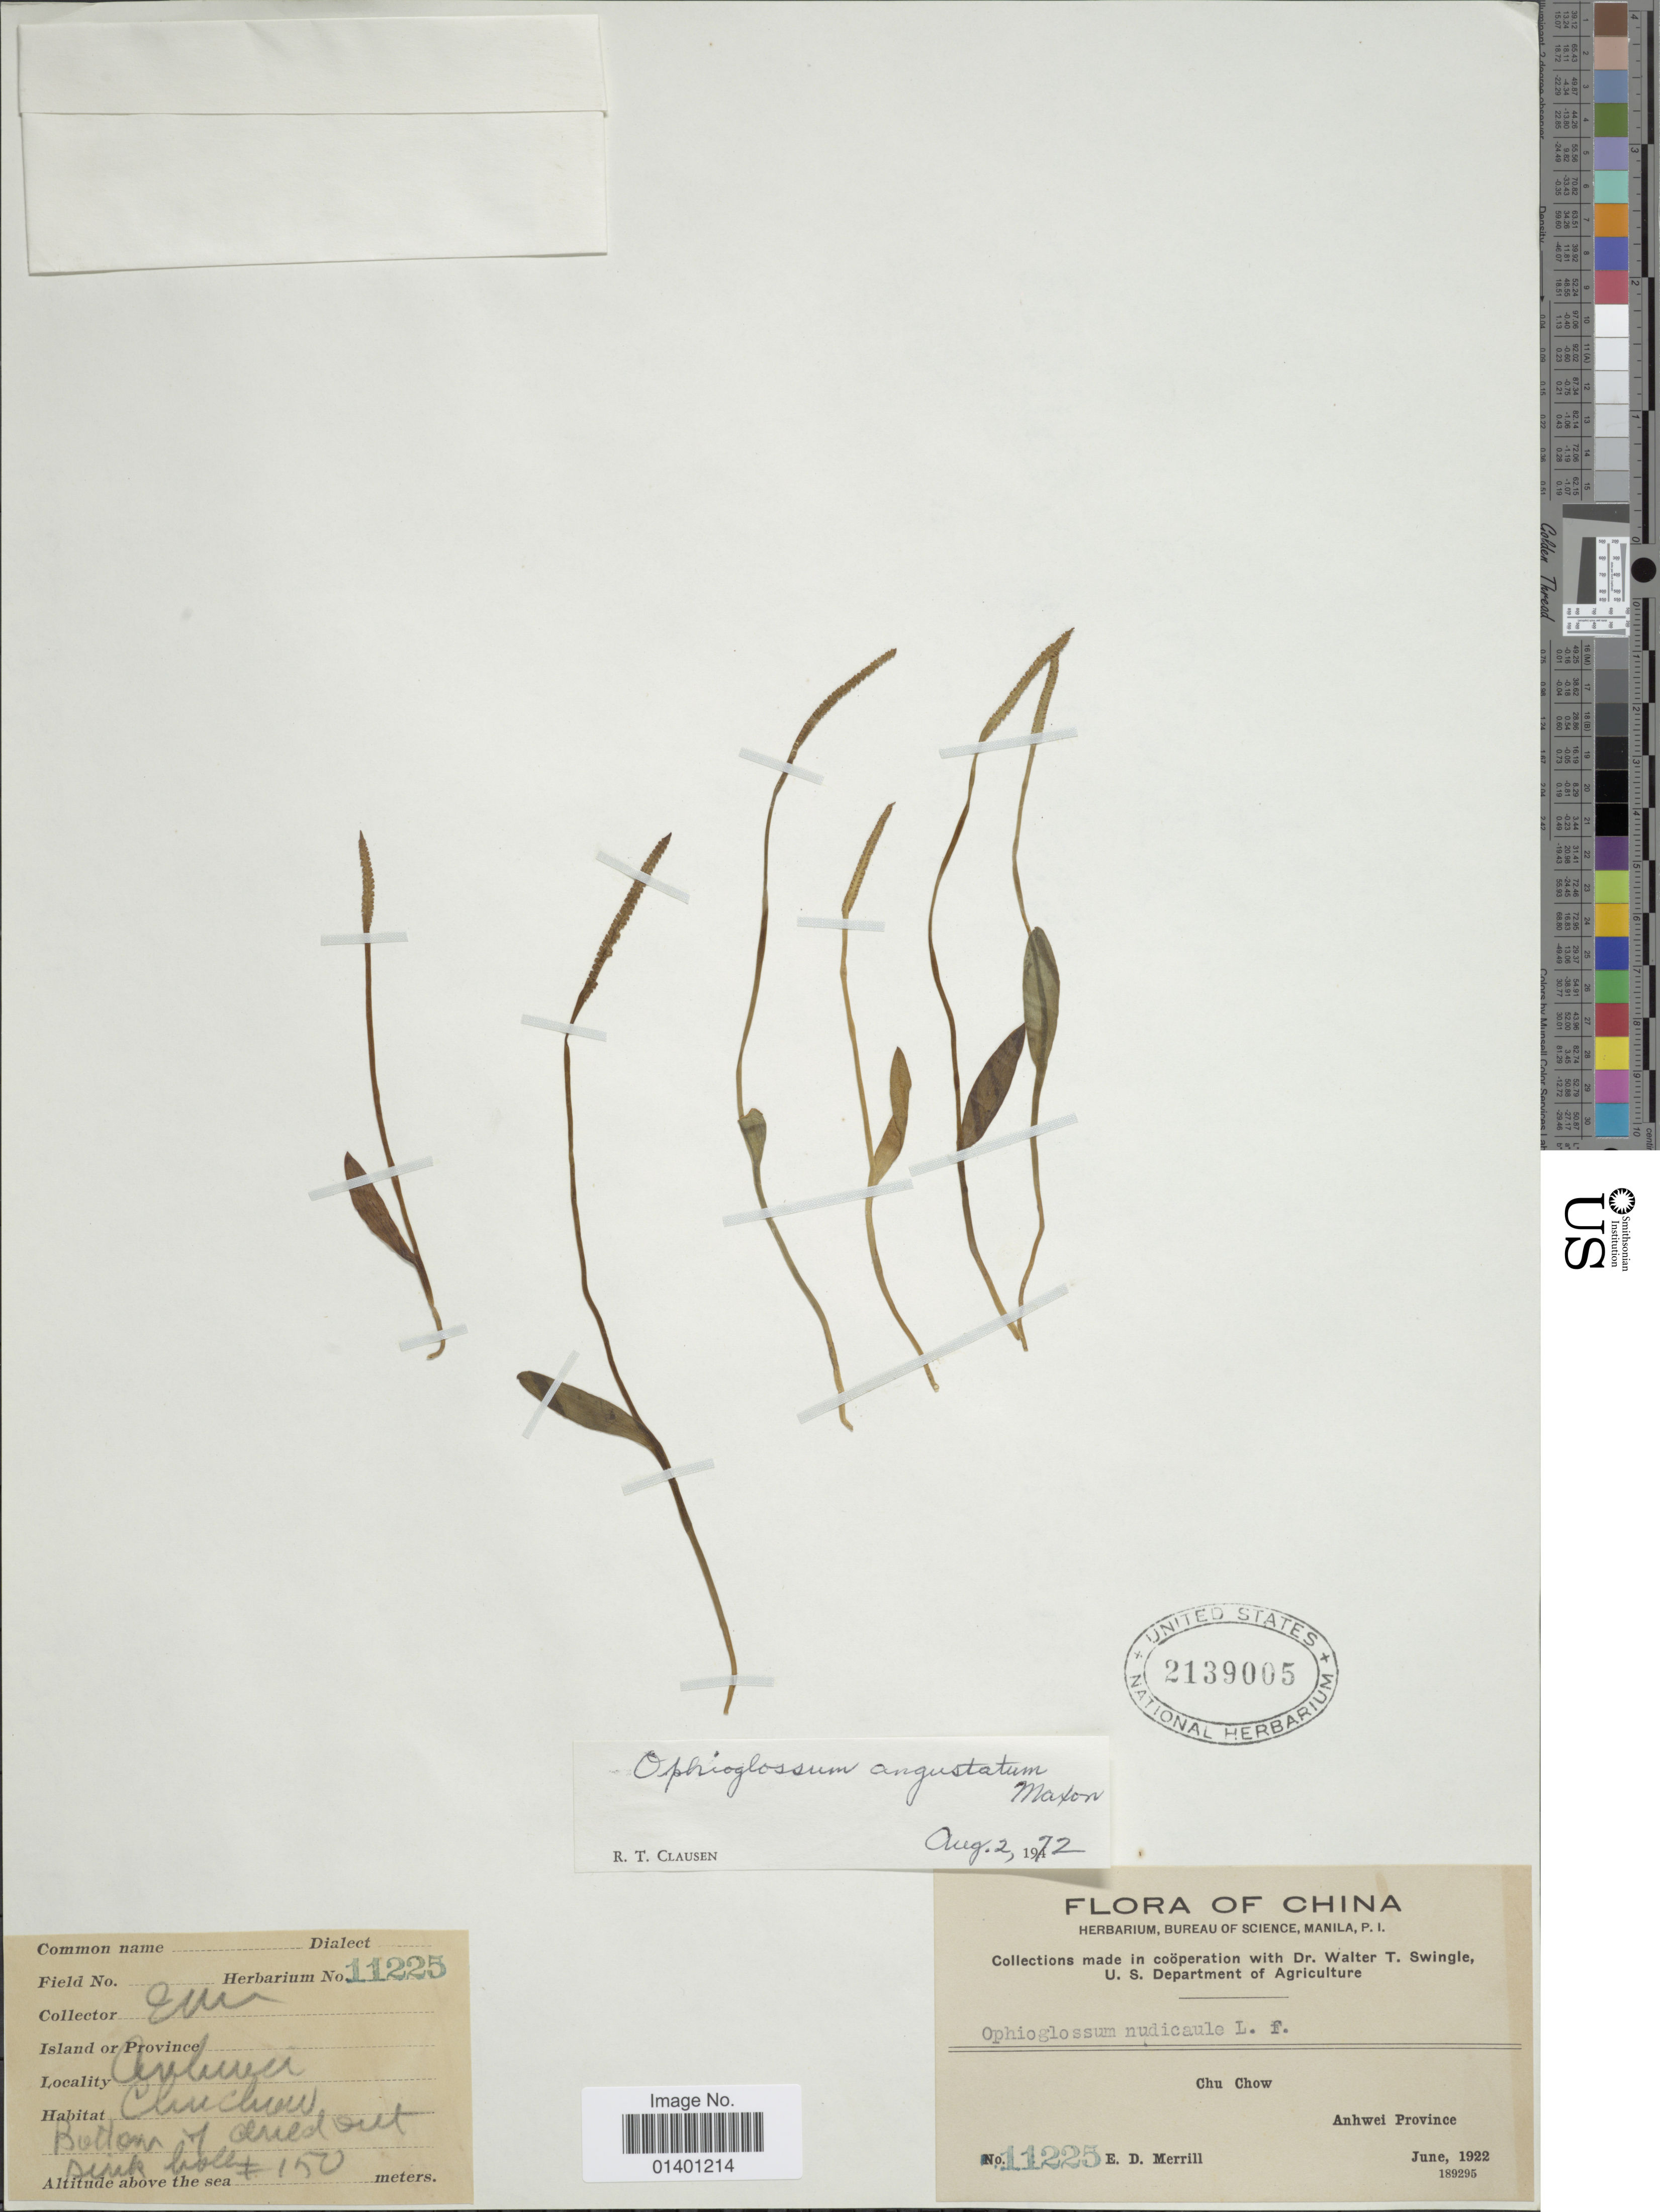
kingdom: Plantae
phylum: Tracheophyta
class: Polypodiopsida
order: Ophioglossales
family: Ophioglossaceae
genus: Ophioglossum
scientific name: Ophioglossum angustulatum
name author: Maxon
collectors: E. D. Merrill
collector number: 11225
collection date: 1922-06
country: China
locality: Chu Chow, Anhwei Province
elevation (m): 150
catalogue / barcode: US 2139005